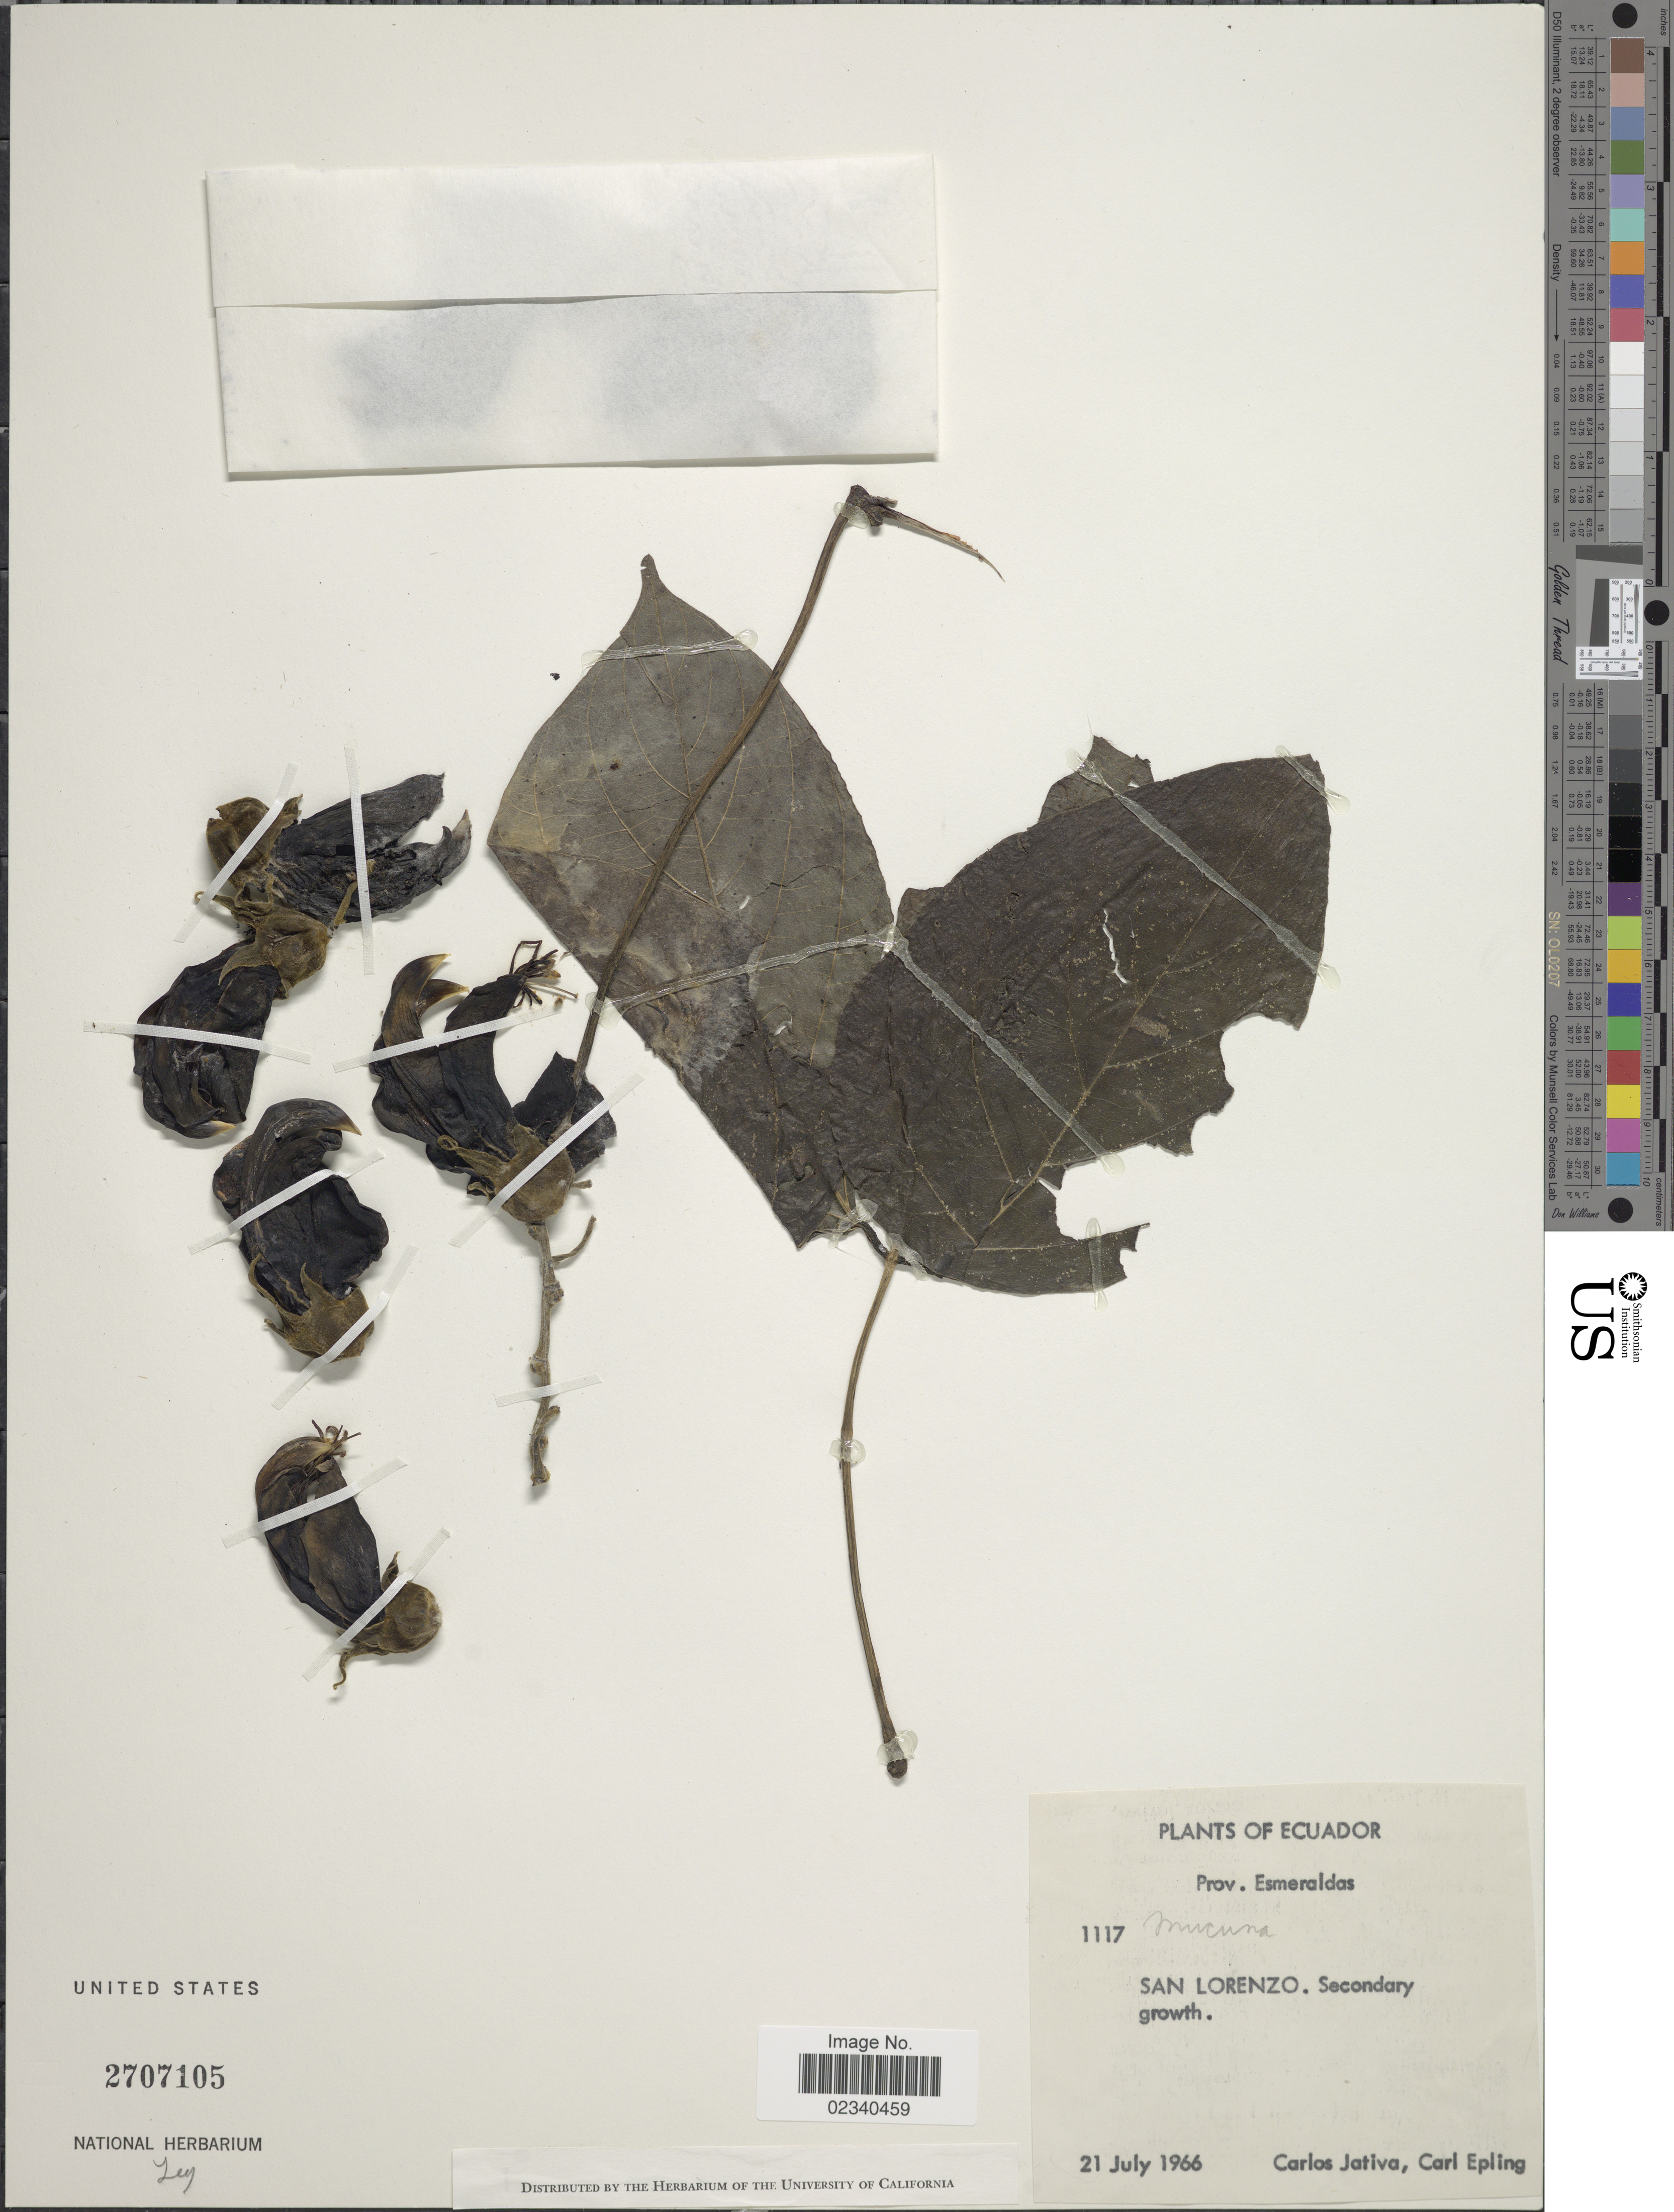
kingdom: Plantae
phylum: Tracheophyta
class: Magnoliopsida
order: Fabales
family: Fabaceae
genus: Mucuna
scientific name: Mucuna sp.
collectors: C. D. Játiva & C. C. Epling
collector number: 1117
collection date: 1966-07-21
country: Ecuador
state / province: Esmeraldas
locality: Prov. Esmeraldas. San Lorenzo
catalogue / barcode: US 2707105